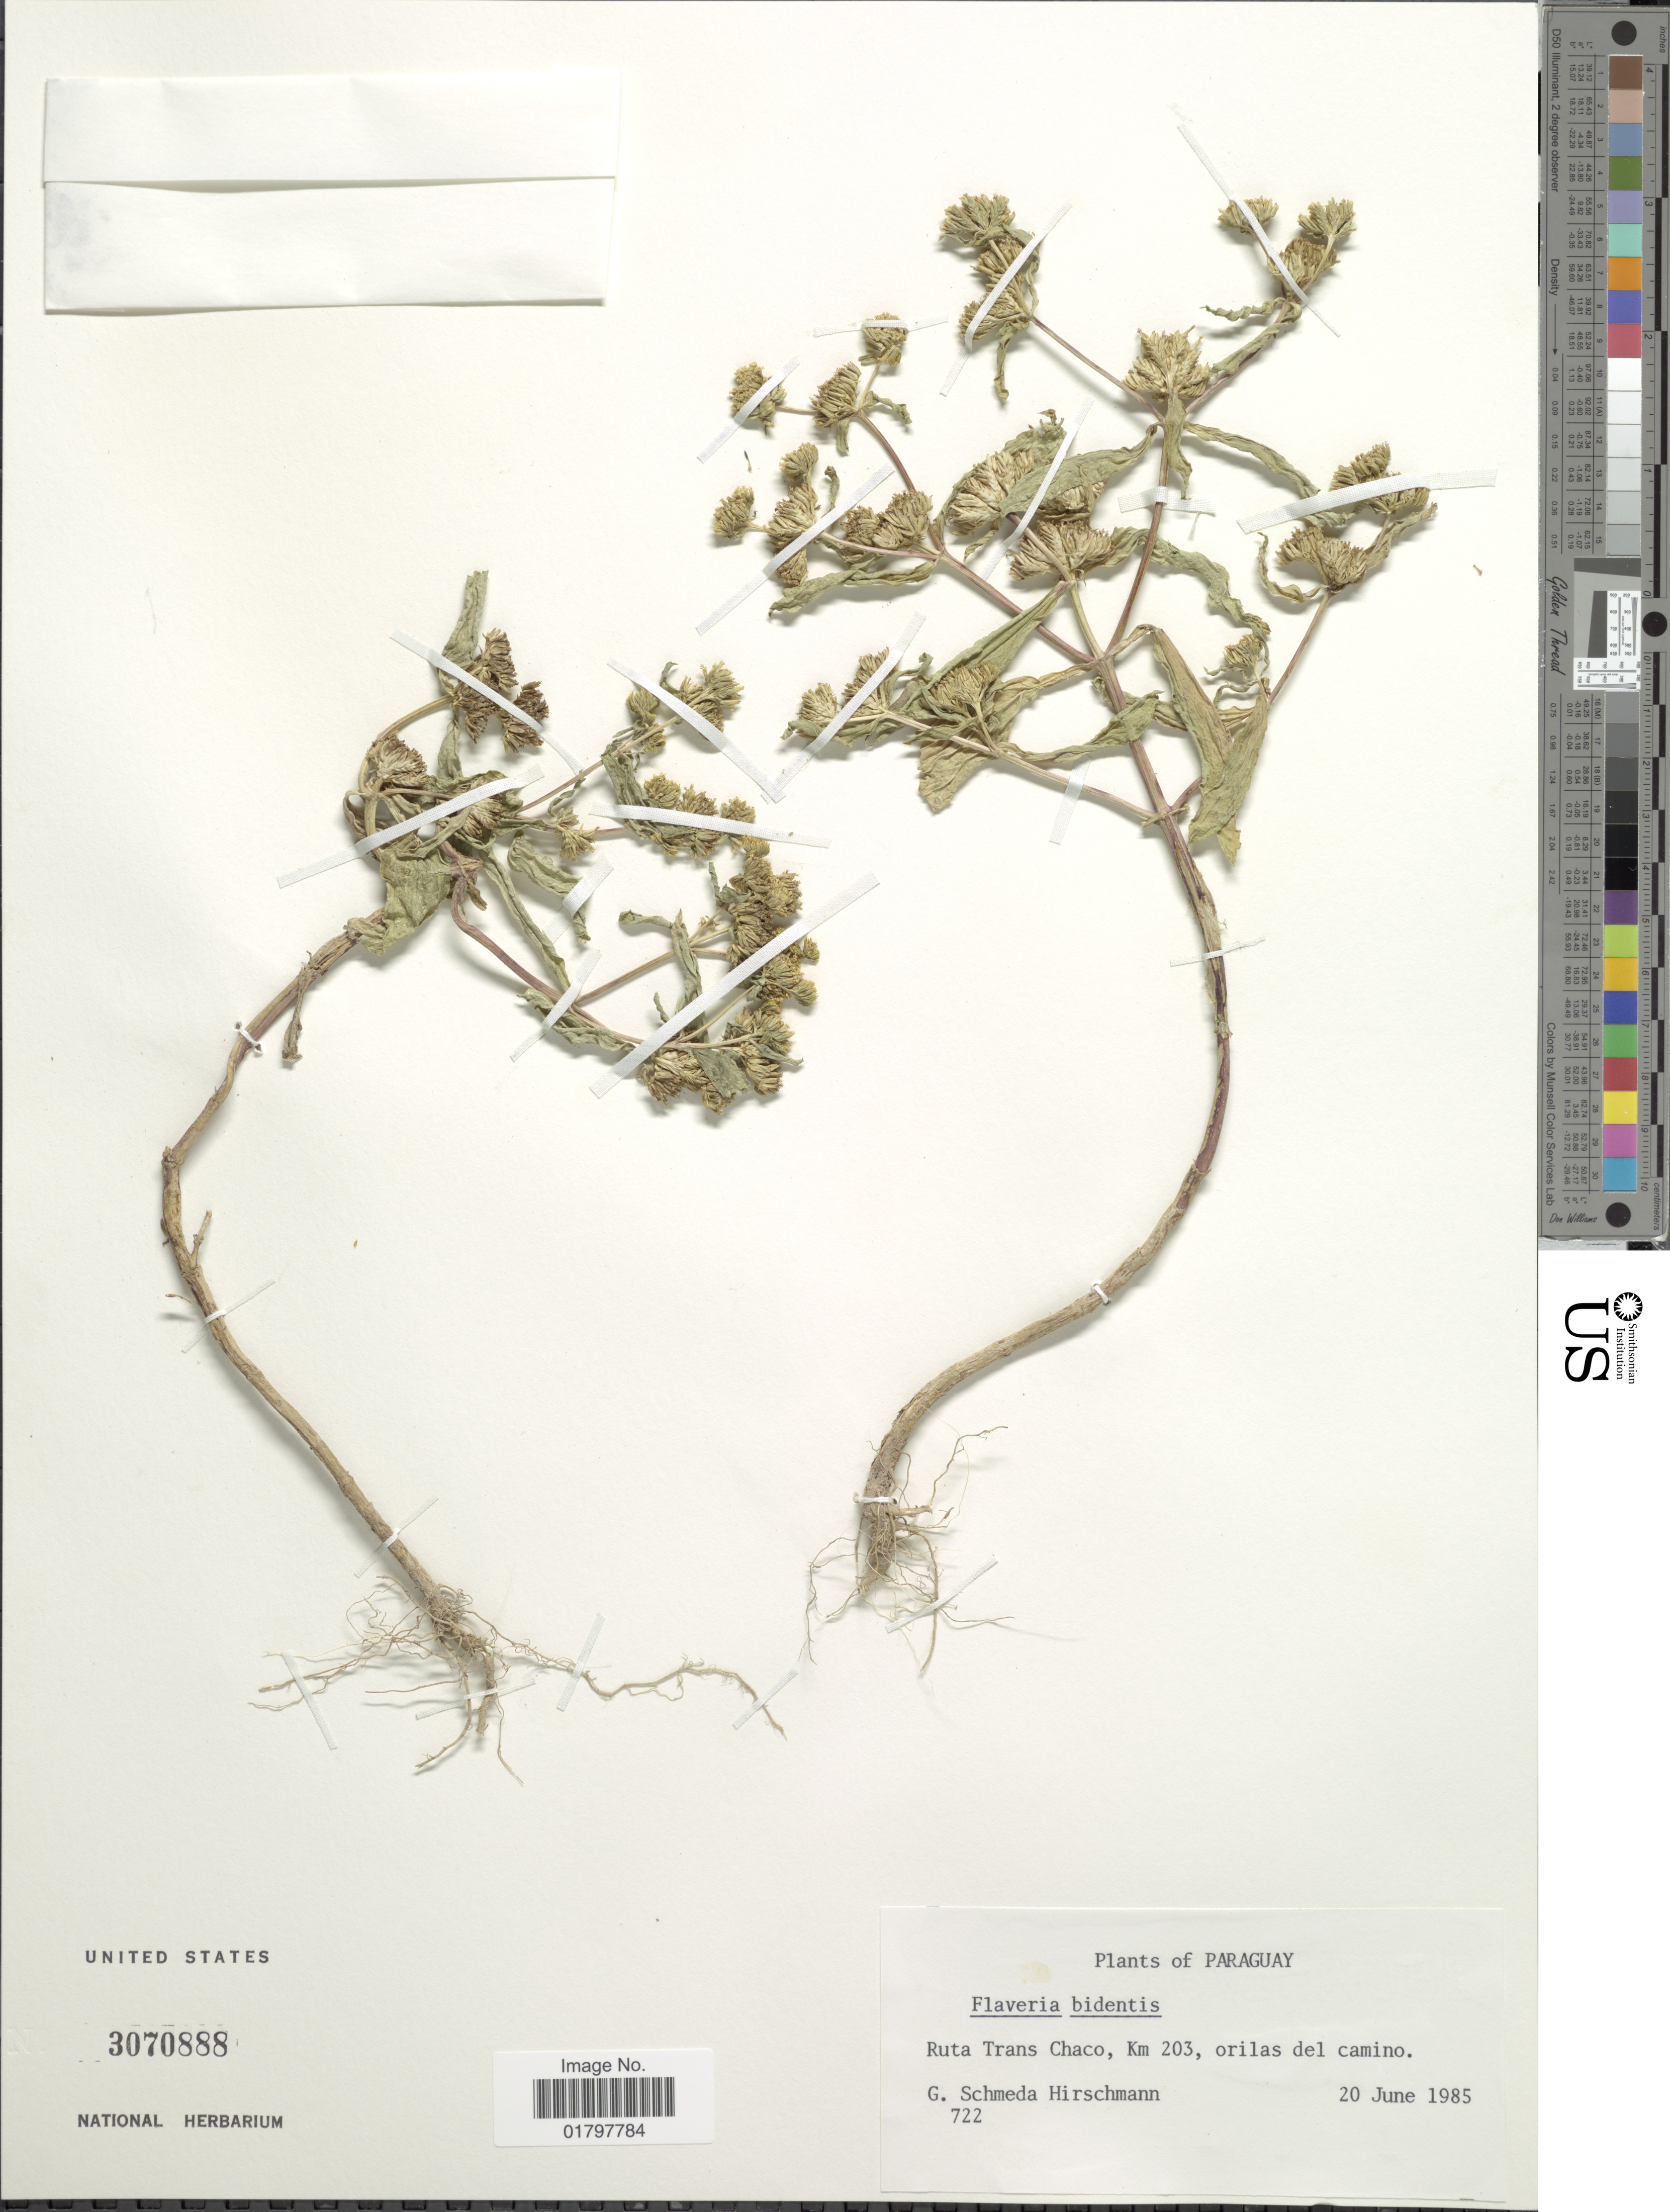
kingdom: Plantae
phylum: Tracheophyta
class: Magnoliopsida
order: Asterales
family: Asteraceae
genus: Flaveria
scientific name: Flaveria bidentis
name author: (L.) Kuntze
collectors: G. Hirschmann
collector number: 722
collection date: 1985-06-20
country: Paraguay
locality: Ruta Trans Chaco, Km 203, orilas del camino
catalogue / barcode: US 3070888